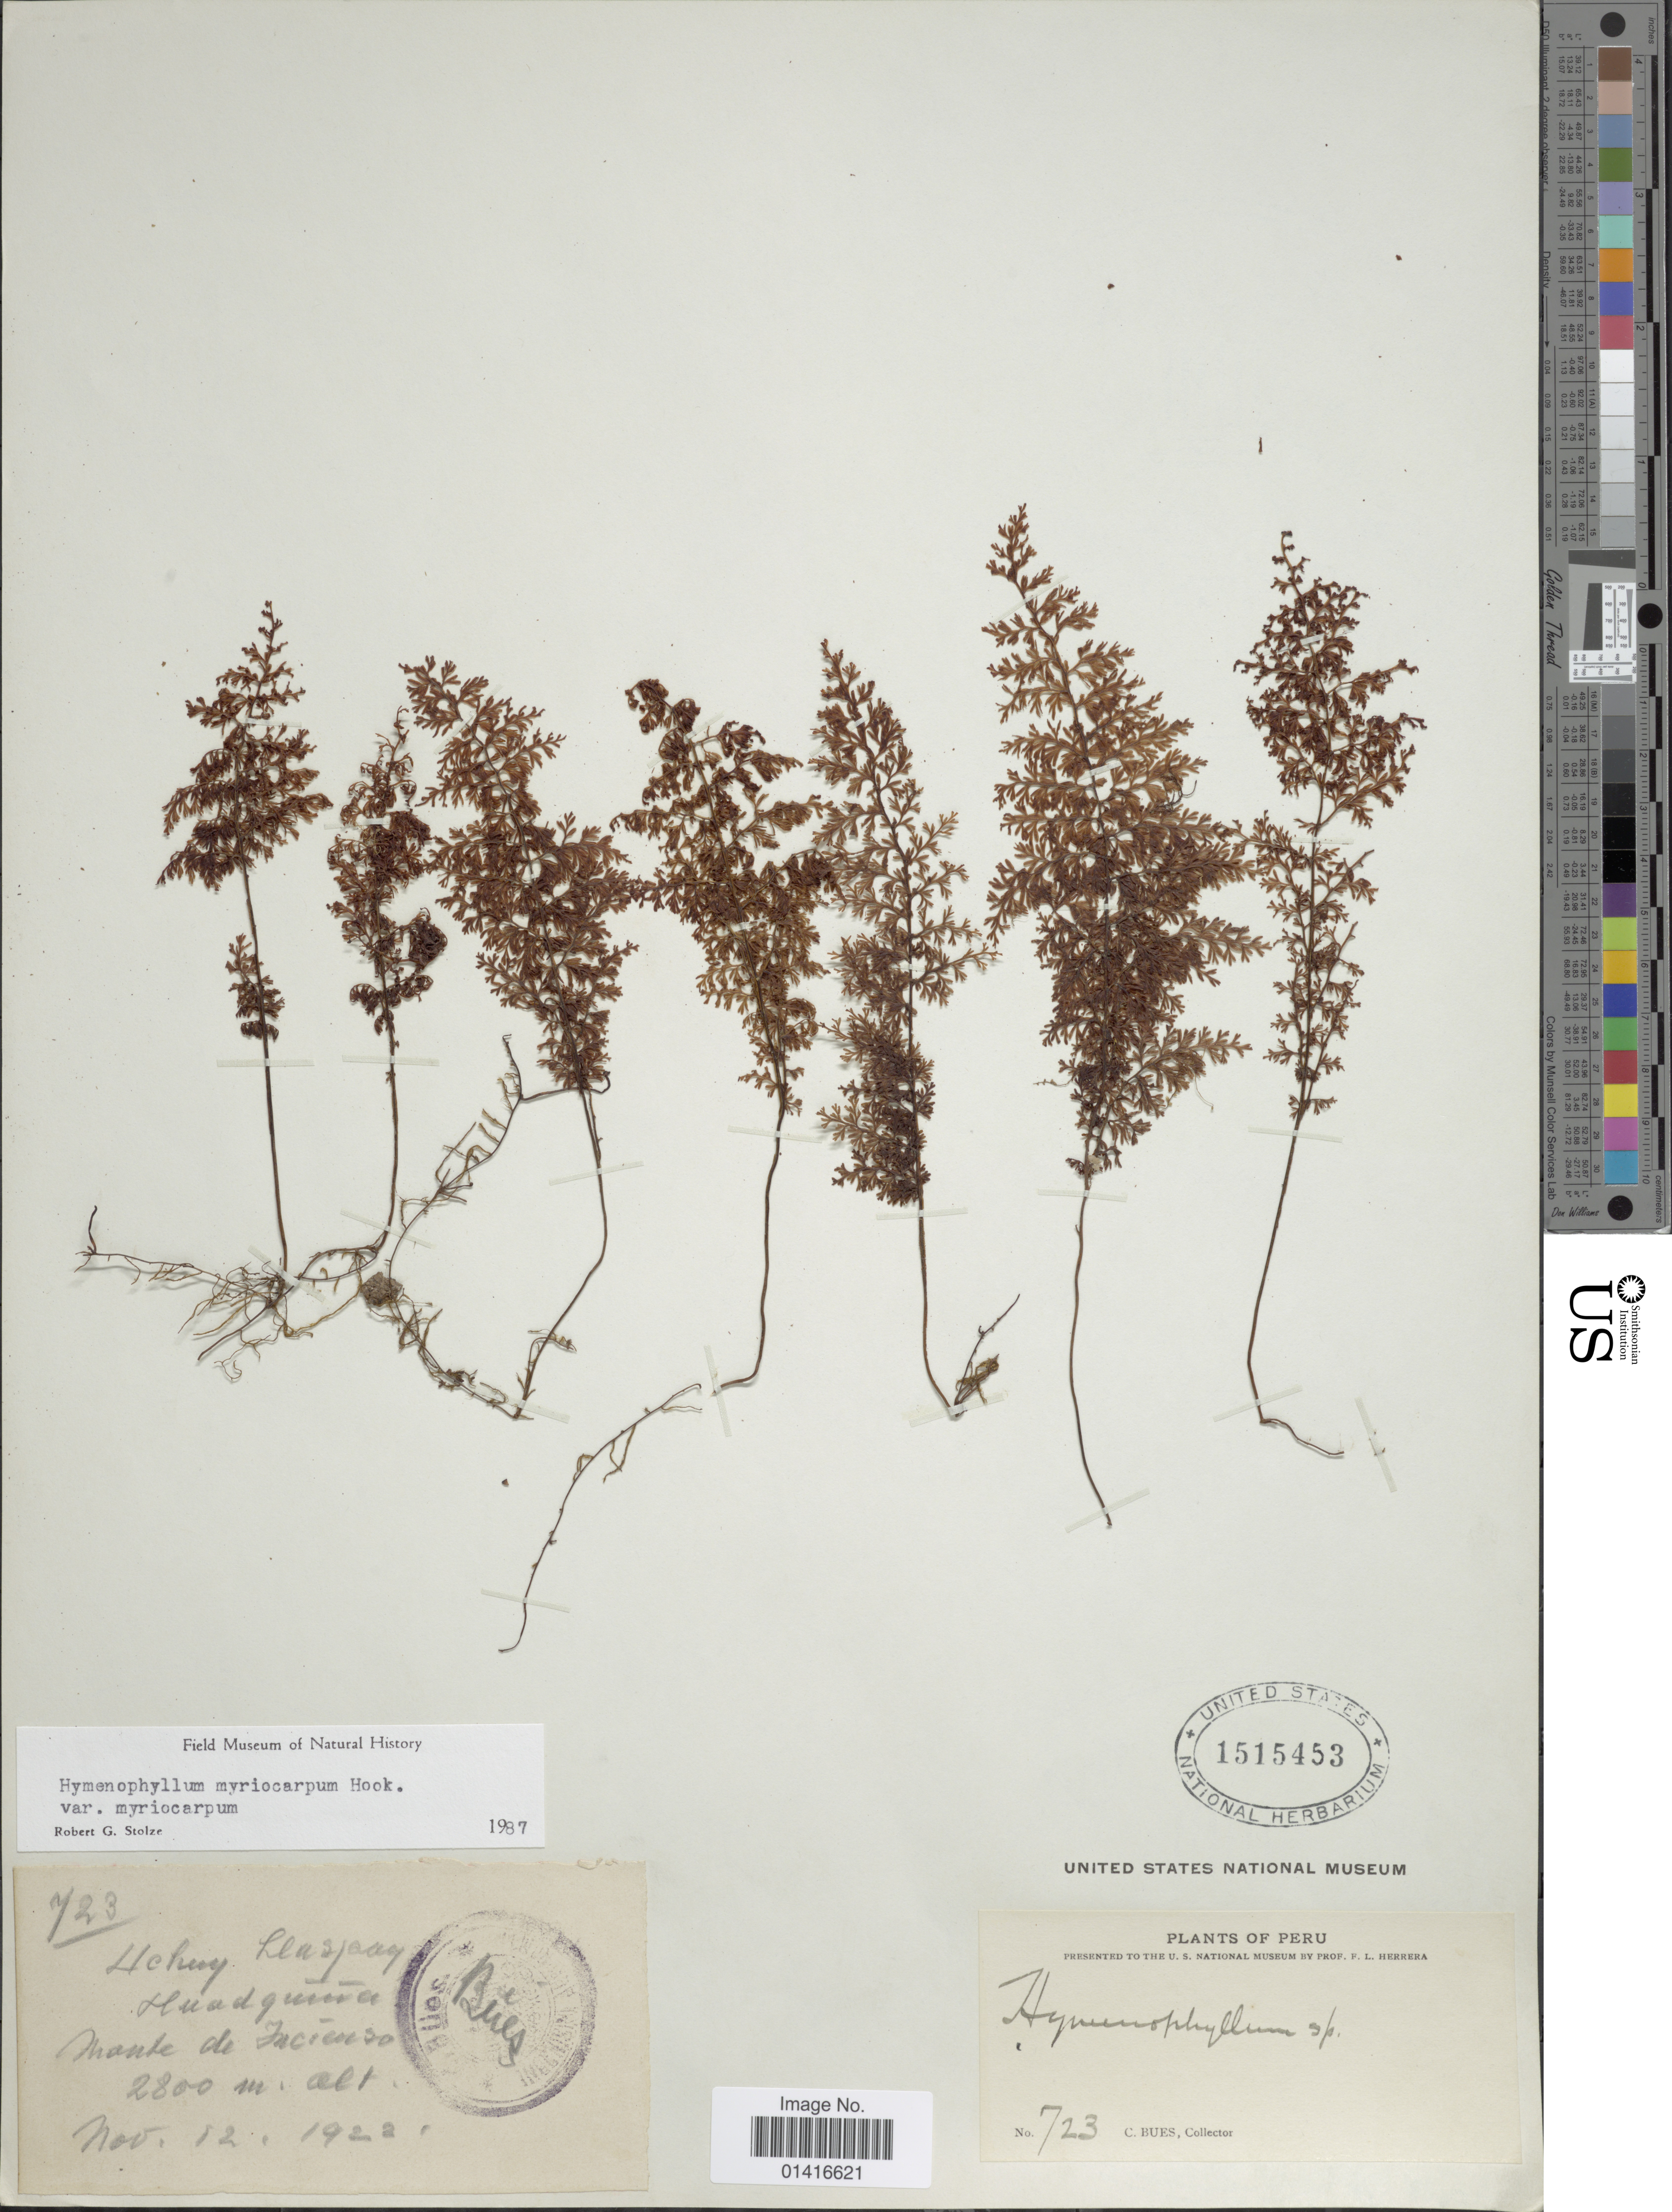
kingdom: Plantae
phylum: Tracheophyta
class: Polypodiopsida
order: Hymenophyllales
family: Hymenophyllaceae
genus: Hymenophyllum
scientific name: Hymenophyllum myriocarpum var. myriocarpum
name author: Hook.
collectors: C. Bues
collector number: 723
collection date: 1922-11-12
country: Peru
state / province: Cusco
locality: Huadquiña, Monte de Incíenso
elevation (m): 2800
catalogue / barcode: US 1515453